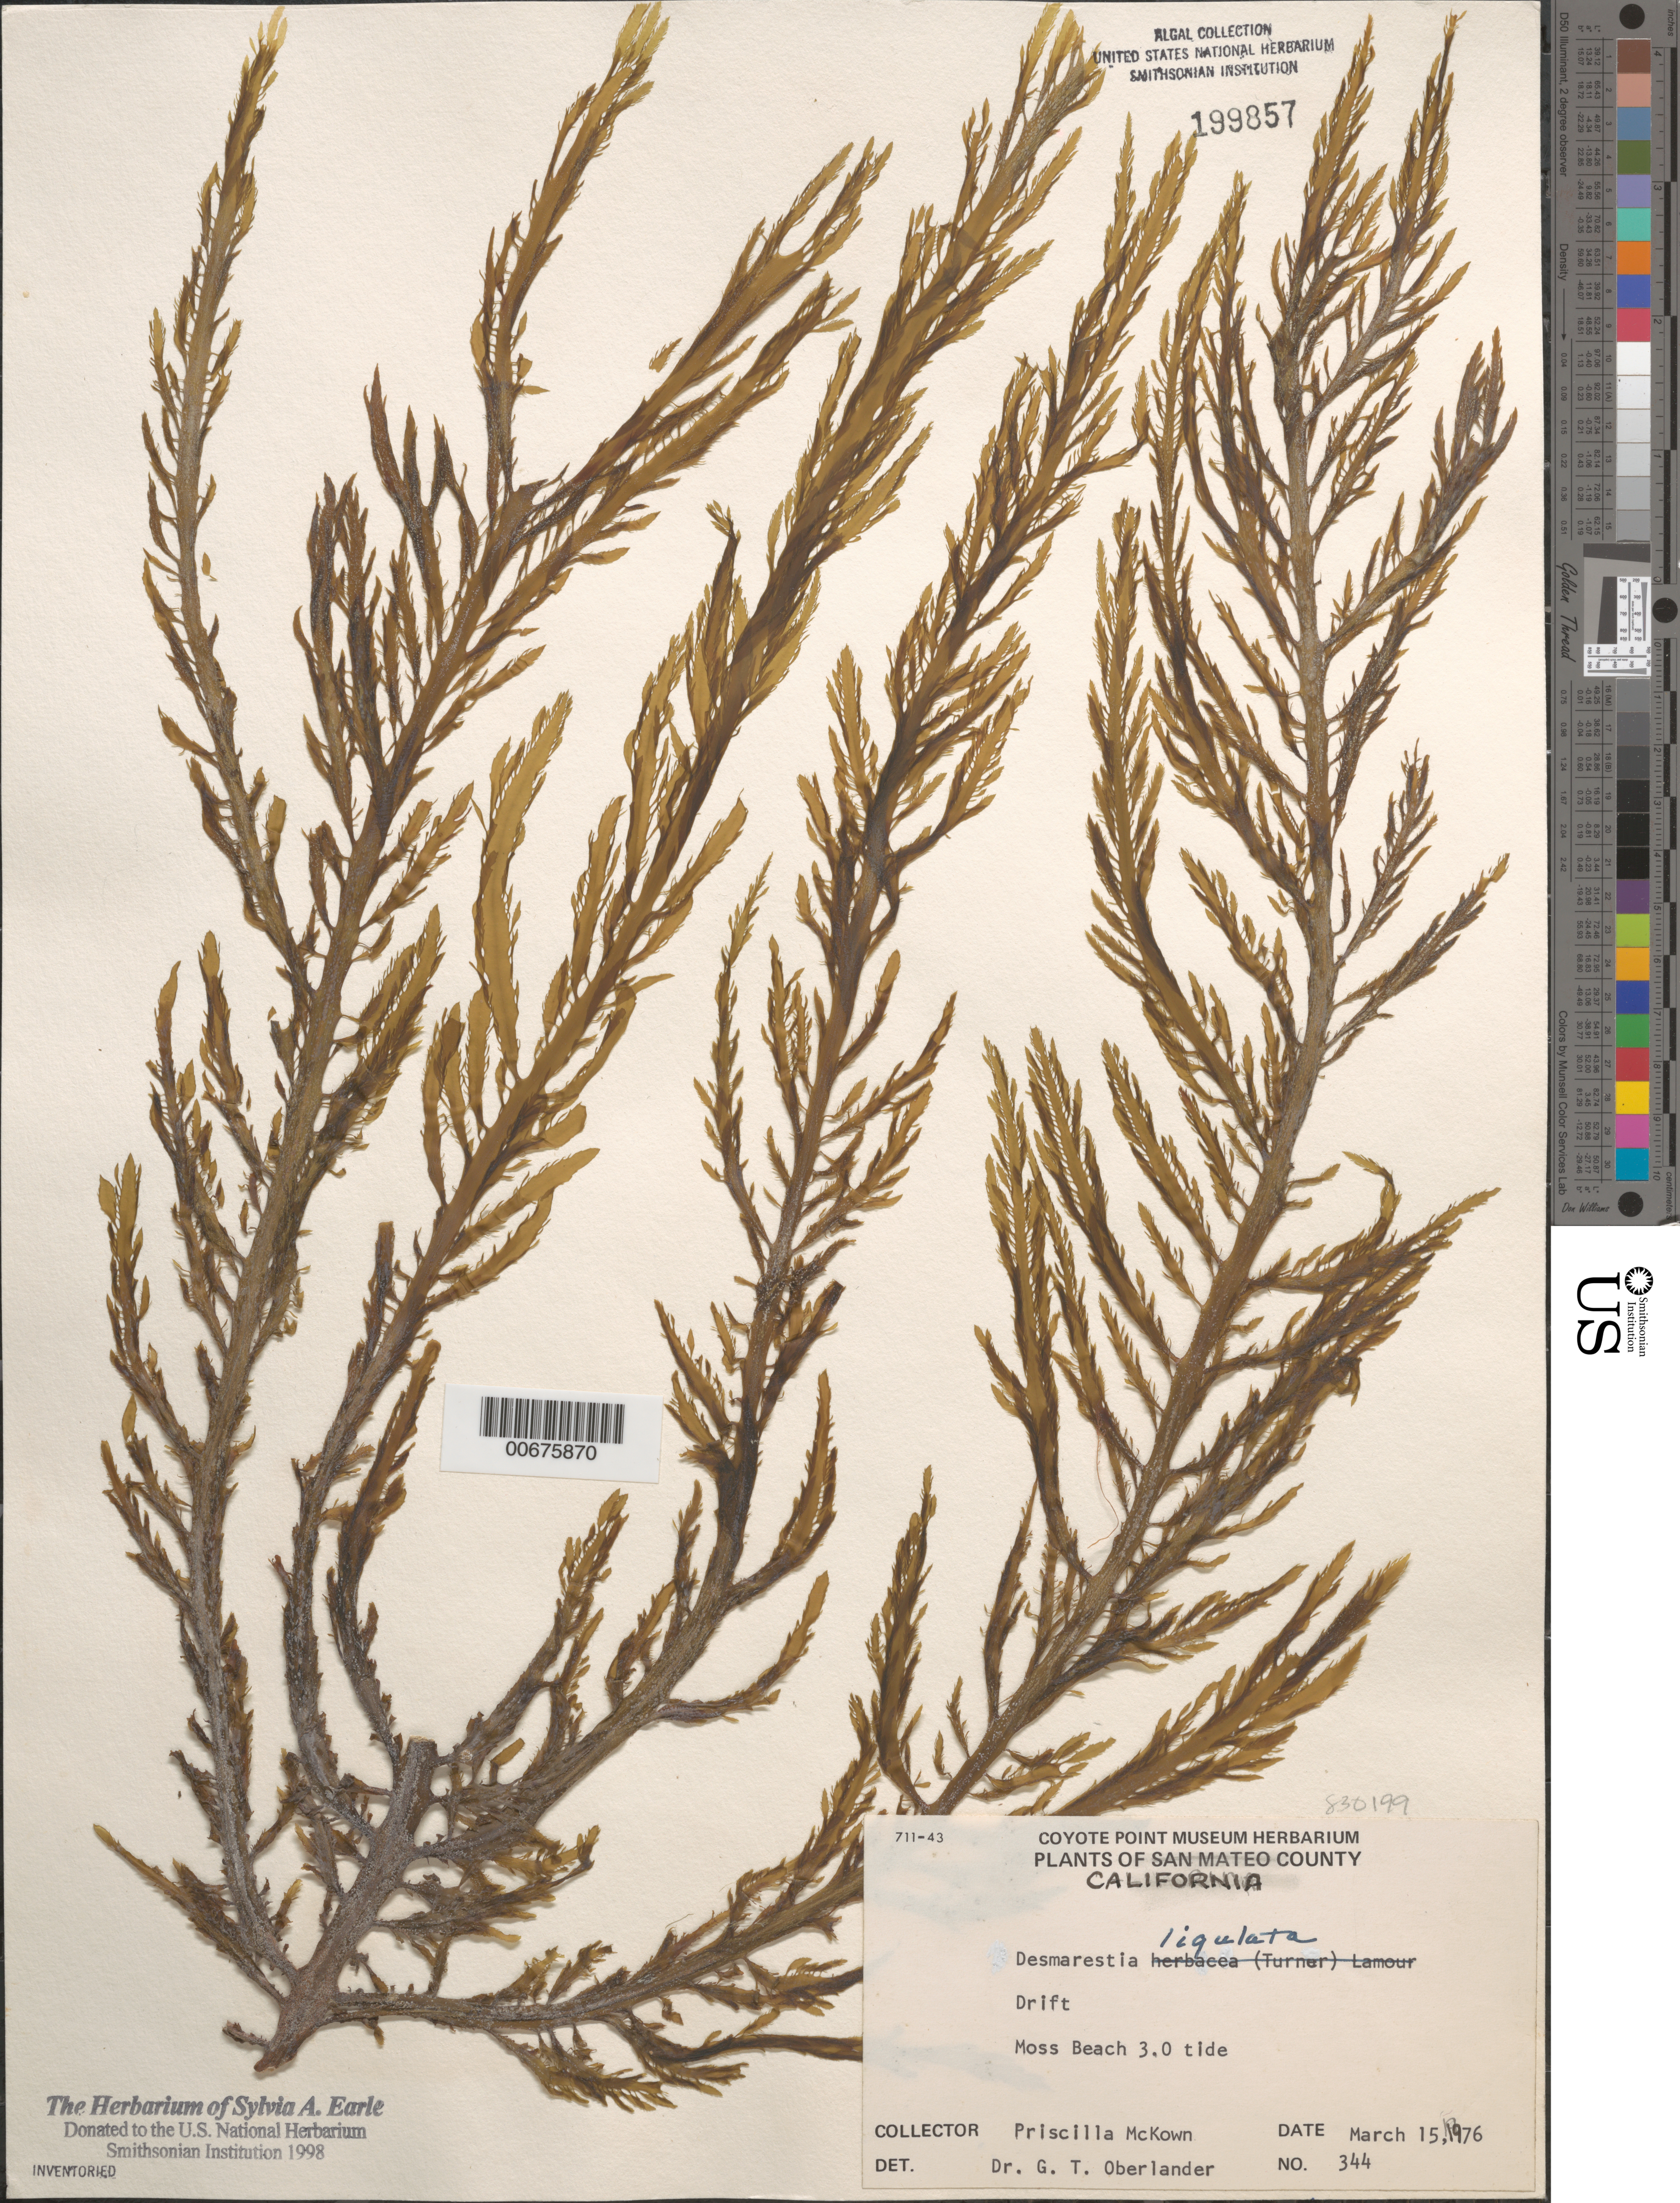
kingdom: Chromista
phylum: Ochrophyta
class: Phaeophyceae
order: Desmarestiales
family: Desmarestiaceae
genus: Desmarestia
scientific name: Desmarestia ligulata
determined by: Oberlander, G. T.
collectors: P. McKown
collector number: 344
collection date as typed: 15 Mar 1976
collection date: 1976-03-15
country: United States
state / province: California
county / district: San Mateo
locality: Moss Beach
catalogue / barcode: US 199857